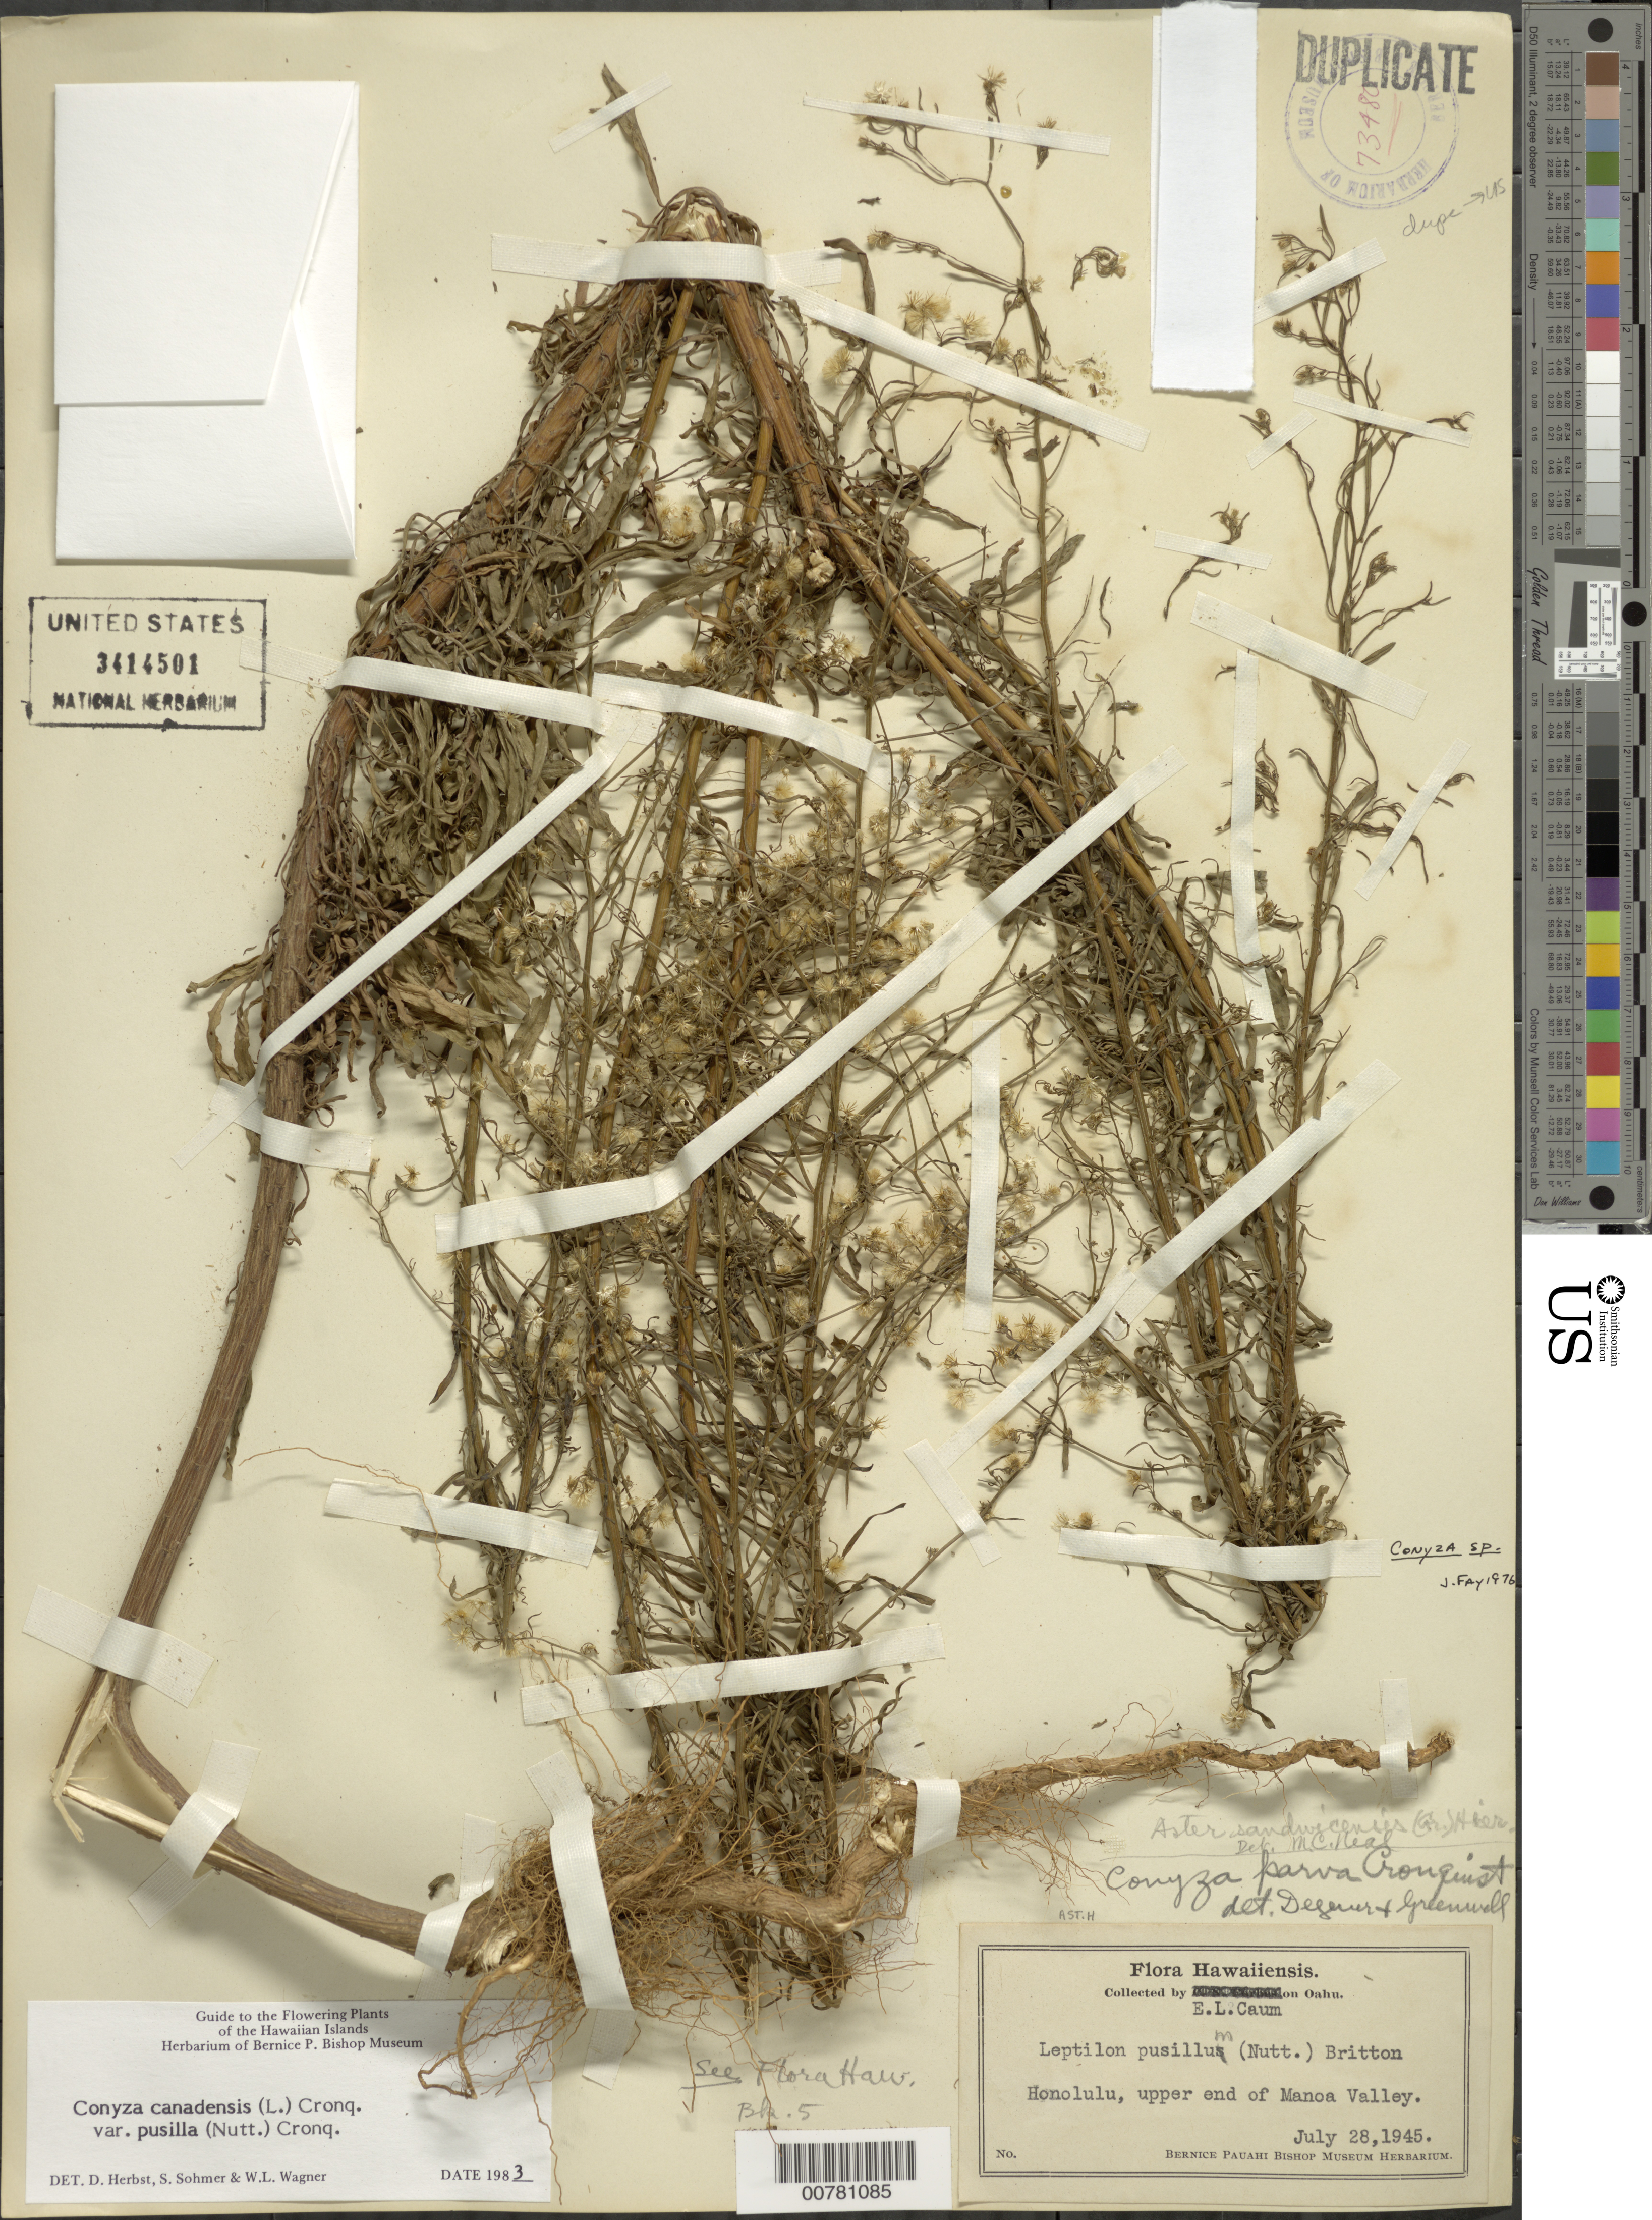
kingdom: Plantae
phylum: Tracheophyta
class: Magnoliopsida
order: Asterales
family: Asteraceae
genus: Erigeron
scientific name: Erigeron canadensis var. pusillus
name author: (Nutt.) Bolvin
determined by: Wagner, W. L., (BOT), Smithsonian Institution - National Museum of Natural History (UNITED STATES)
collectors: E. L. Caum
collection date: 1945-07-28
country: United States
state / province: Hawaii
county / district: Honolulu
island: Oahu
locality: Honolulu, upper end of Manoa Valley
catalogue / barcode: US 3414501